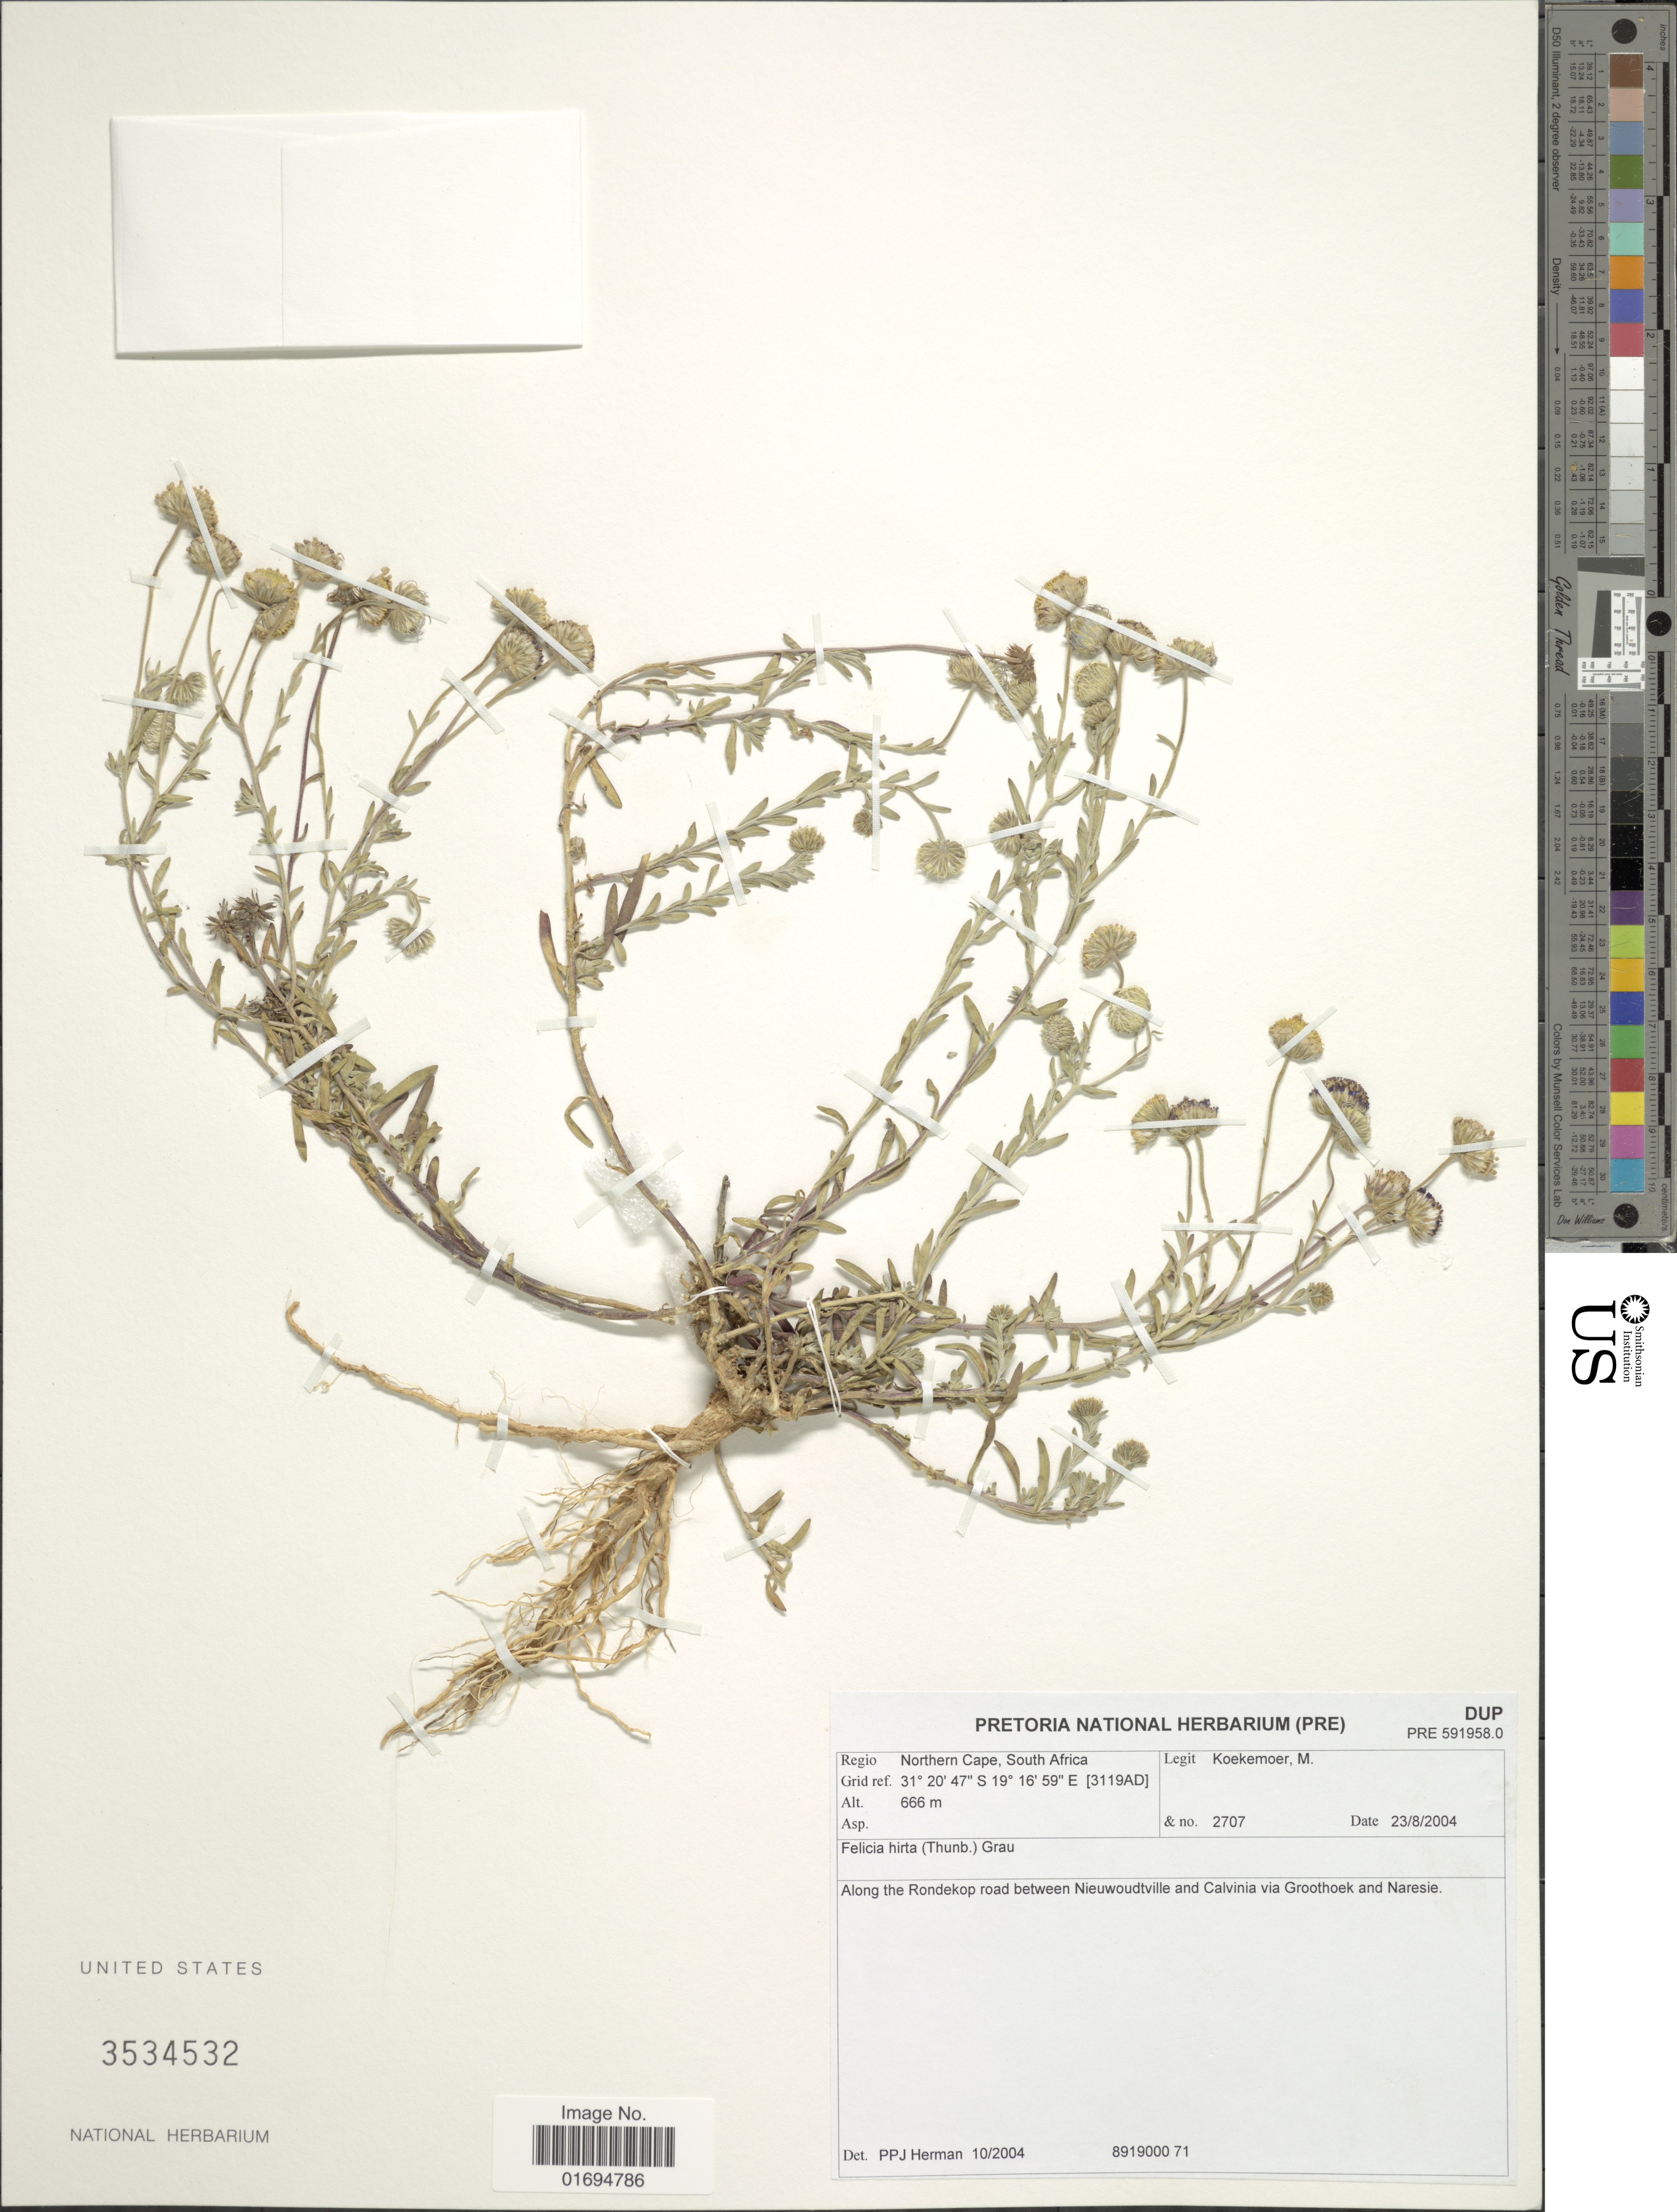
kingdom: Plantae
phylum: Tracheophyta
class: Magnoliopsida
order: Asterales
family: Asteraceae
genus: Felicia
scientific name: Felicia hirta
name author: (Thunb.) Grau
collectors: M. Koekemoer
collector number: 2707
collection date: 2004-08-23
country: South Africa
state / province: Northern Cape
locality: Along the Rondekop road between Nieuwoudtville and Calvinia via Groothoek and Naresie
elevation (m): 666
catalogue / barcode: US 3534532